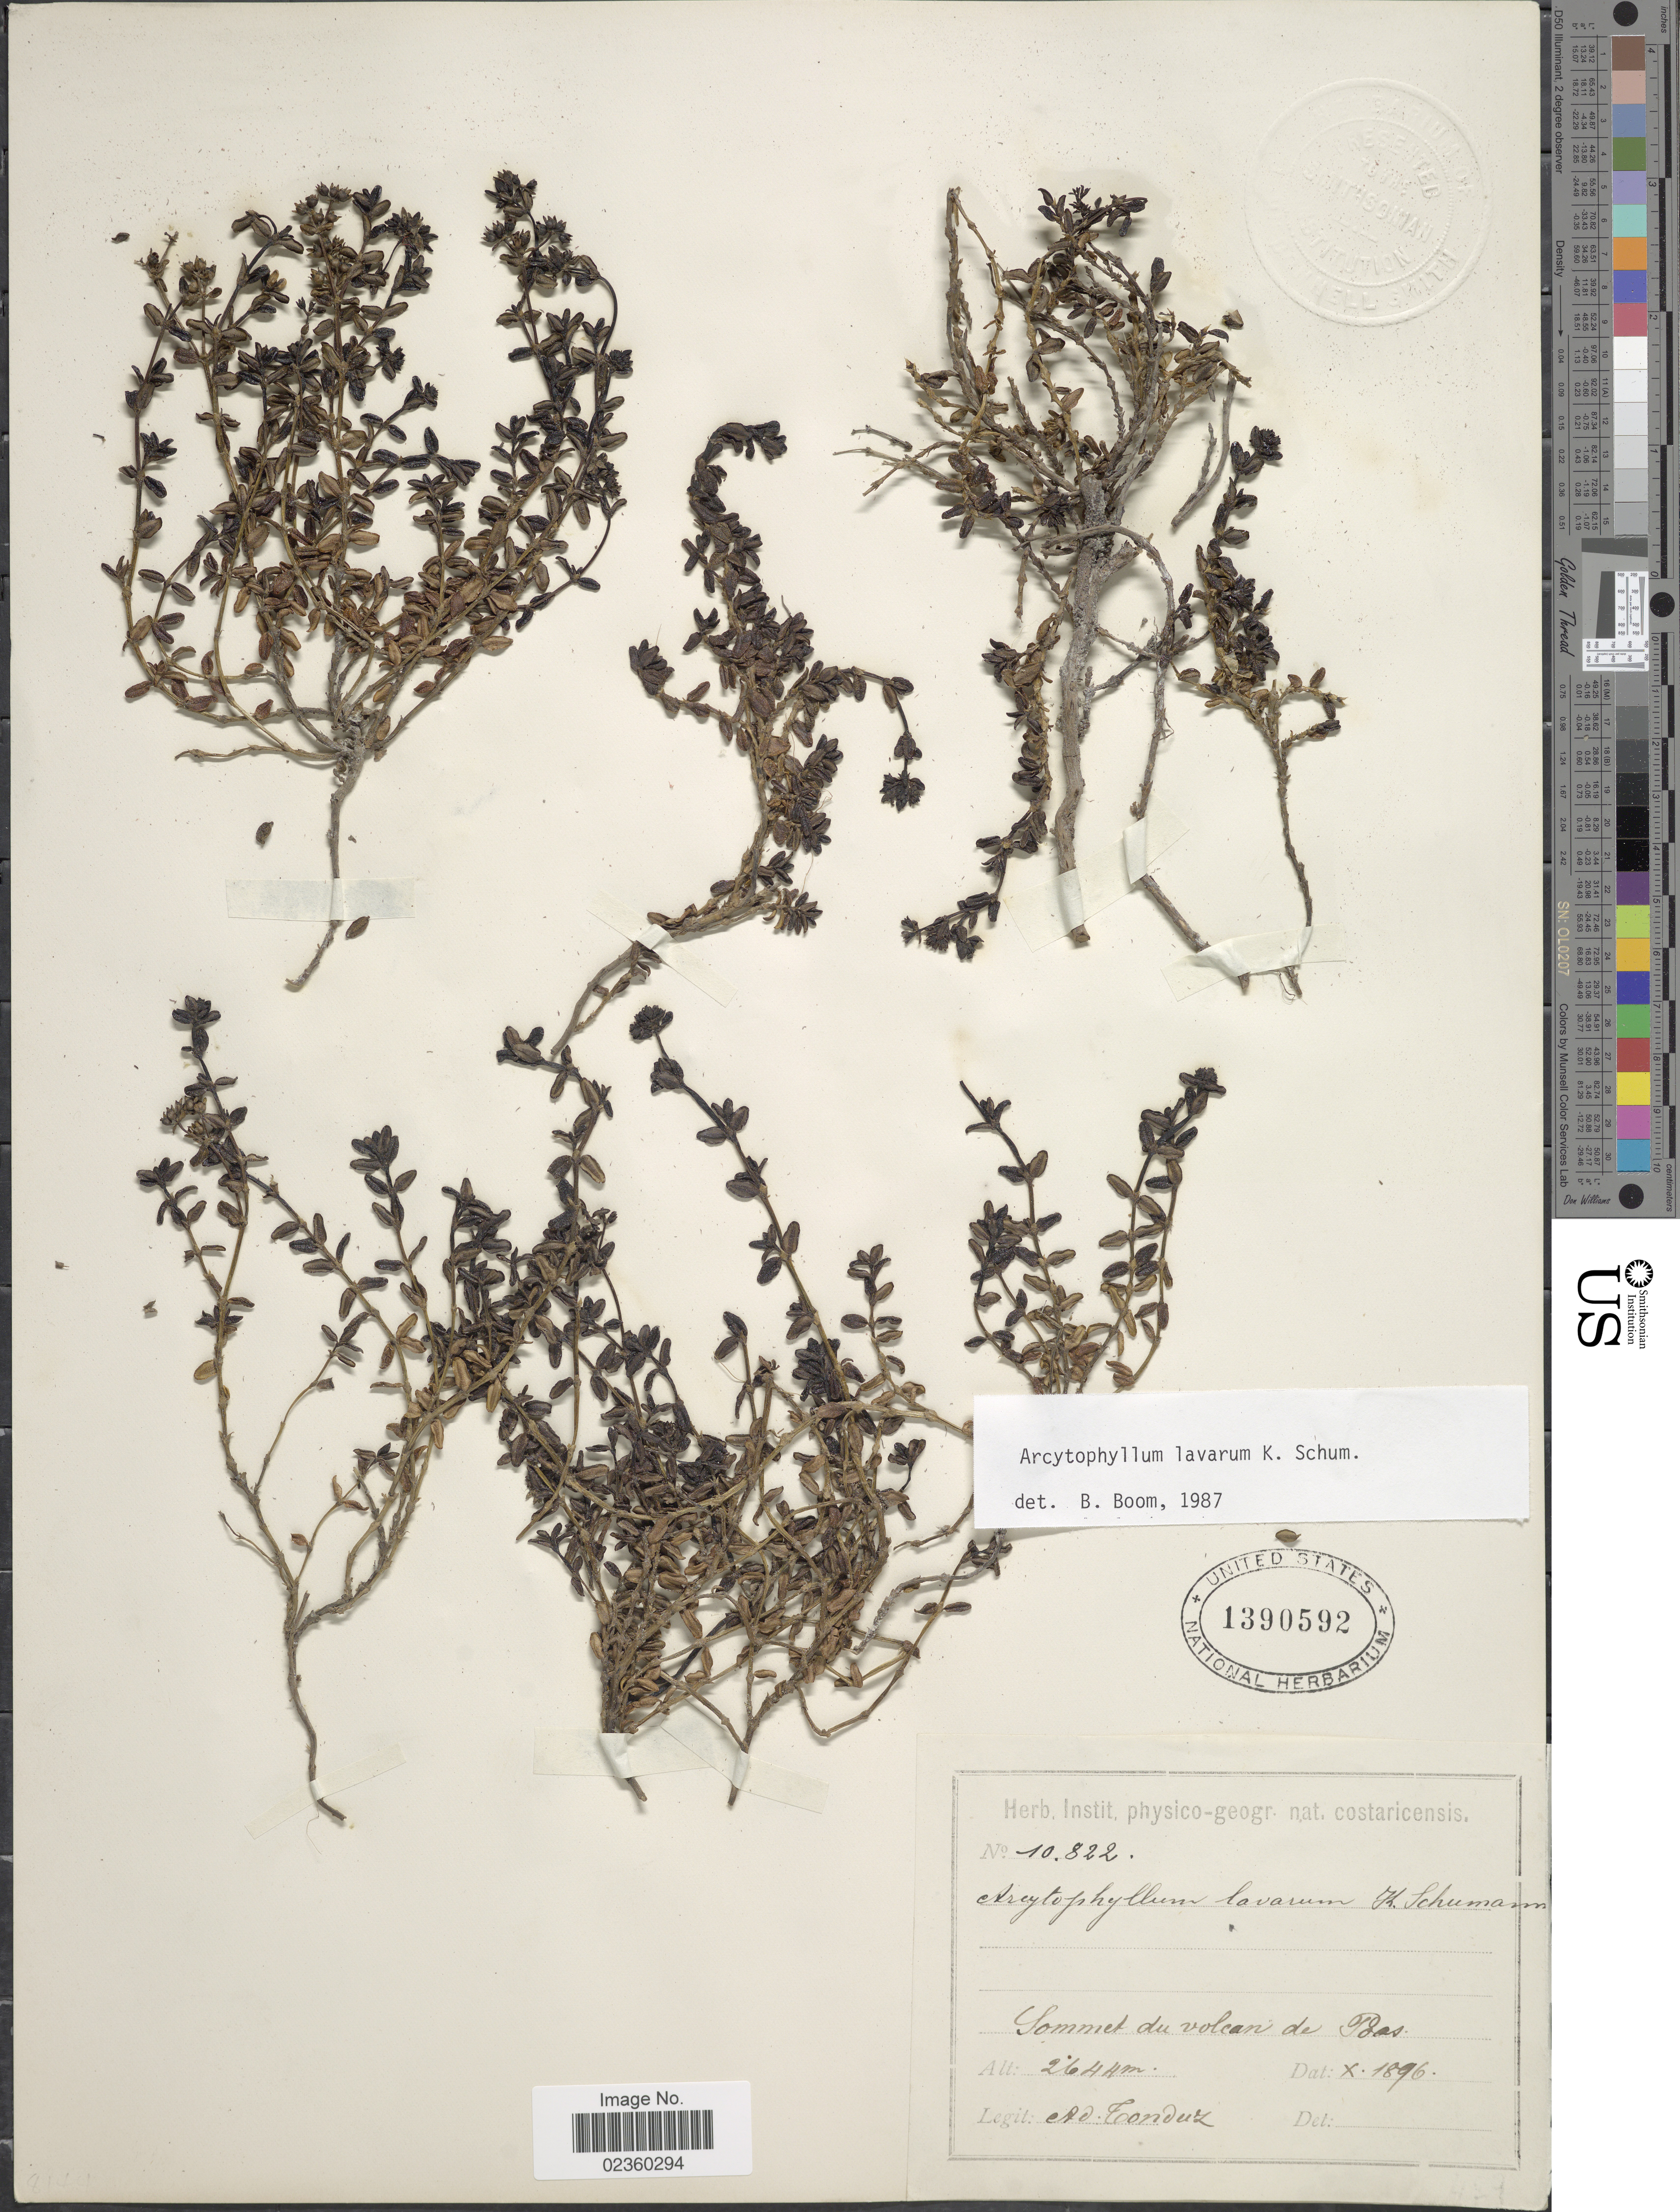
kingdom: Plantae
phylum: Tracheophyta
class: Magnoliopsida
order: Gentianales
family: Rubiaceae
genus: Arcytophyllum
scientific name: Arcytophyllum lavarum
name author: K. Schum. ex Standl.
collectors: A. Tonduz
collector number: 10822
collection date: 1896-10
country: Costa Rica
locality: Sommet du volcan de Poas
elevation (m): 2644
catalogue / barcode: US 1390592